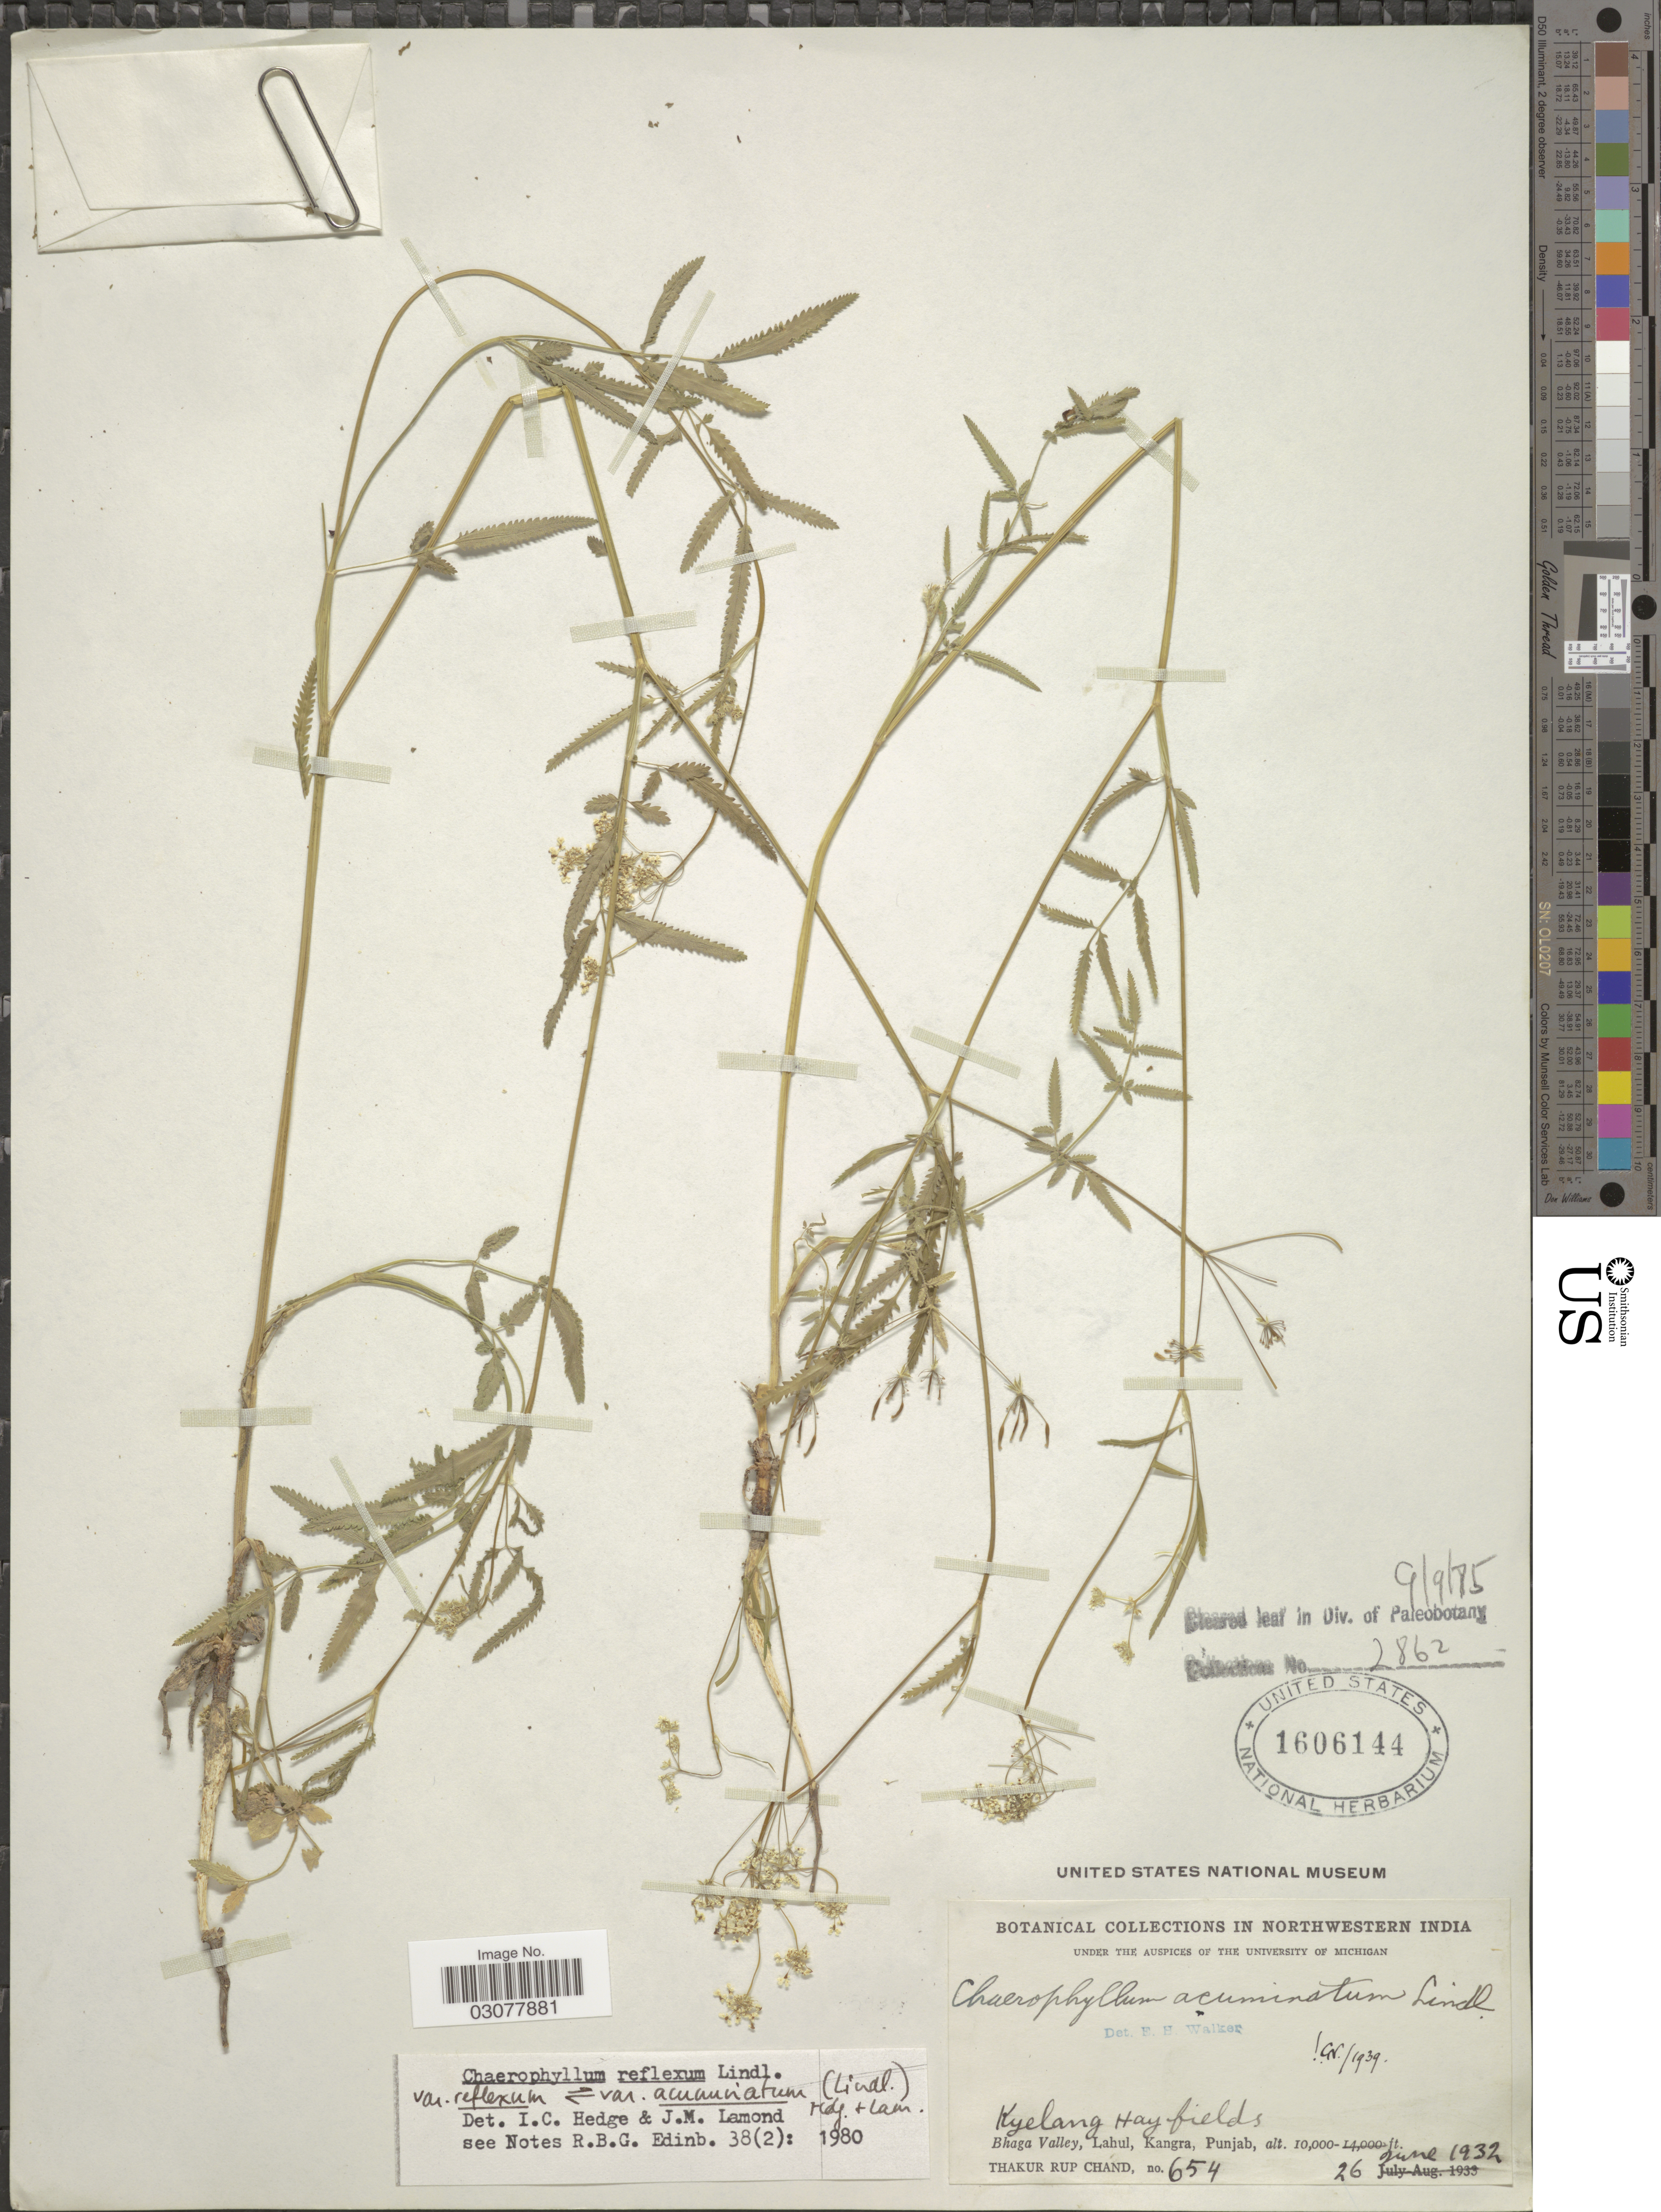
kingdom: Plantae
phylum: Tracheophyta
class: Magnoliopsida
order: Apiales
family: Apiaceae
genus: Chaerophyllum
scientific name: Chaerophyllum reflexum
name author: Bush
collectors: T. R. Chand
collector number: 654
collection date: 1932-06-26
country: India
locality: Northwestern India, Kyelang Hay fields, Bhaga Valley, Lahul, Kangra, Punjab.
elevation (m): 3048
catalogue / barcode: US 1606144